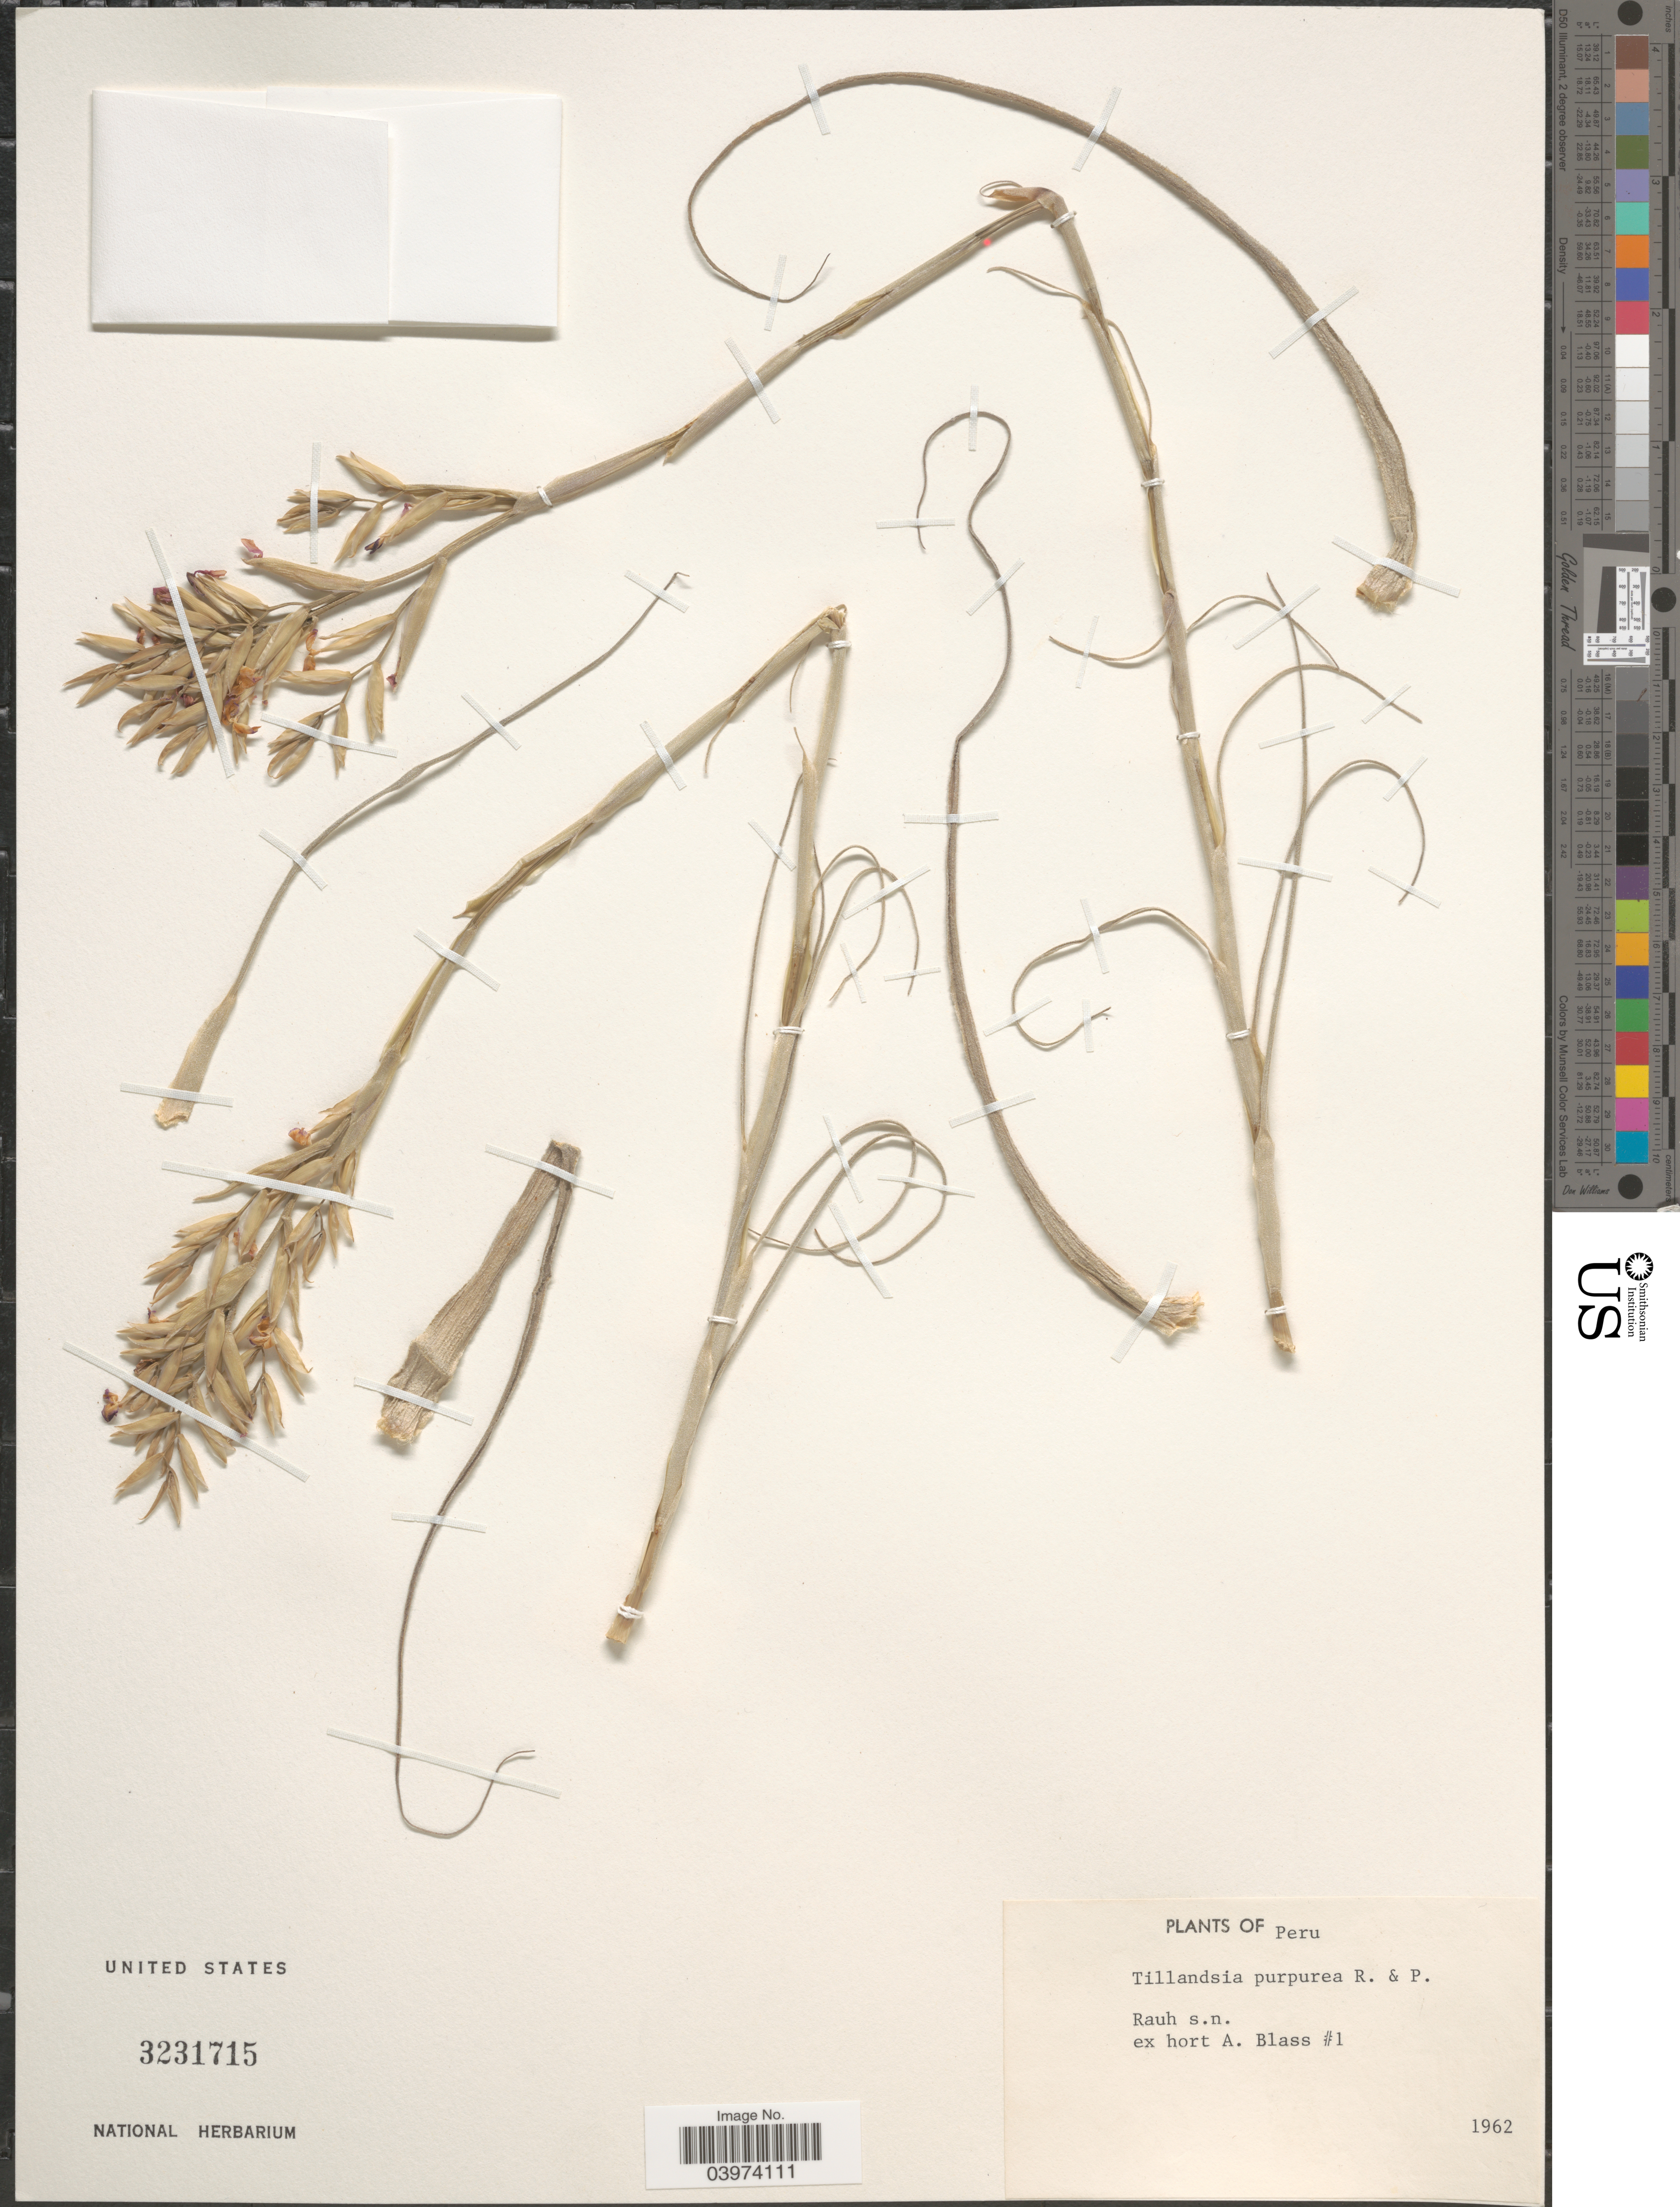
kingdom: Plantae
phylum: Tracheophyta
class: Liliopsida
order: Poales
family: Bromeliaceae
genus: Tillandsia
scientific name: Tillandsia purpurea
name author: Ruiz & Pav.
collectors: -. Rauh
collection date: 1962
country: Peru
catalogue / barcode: US 3231715